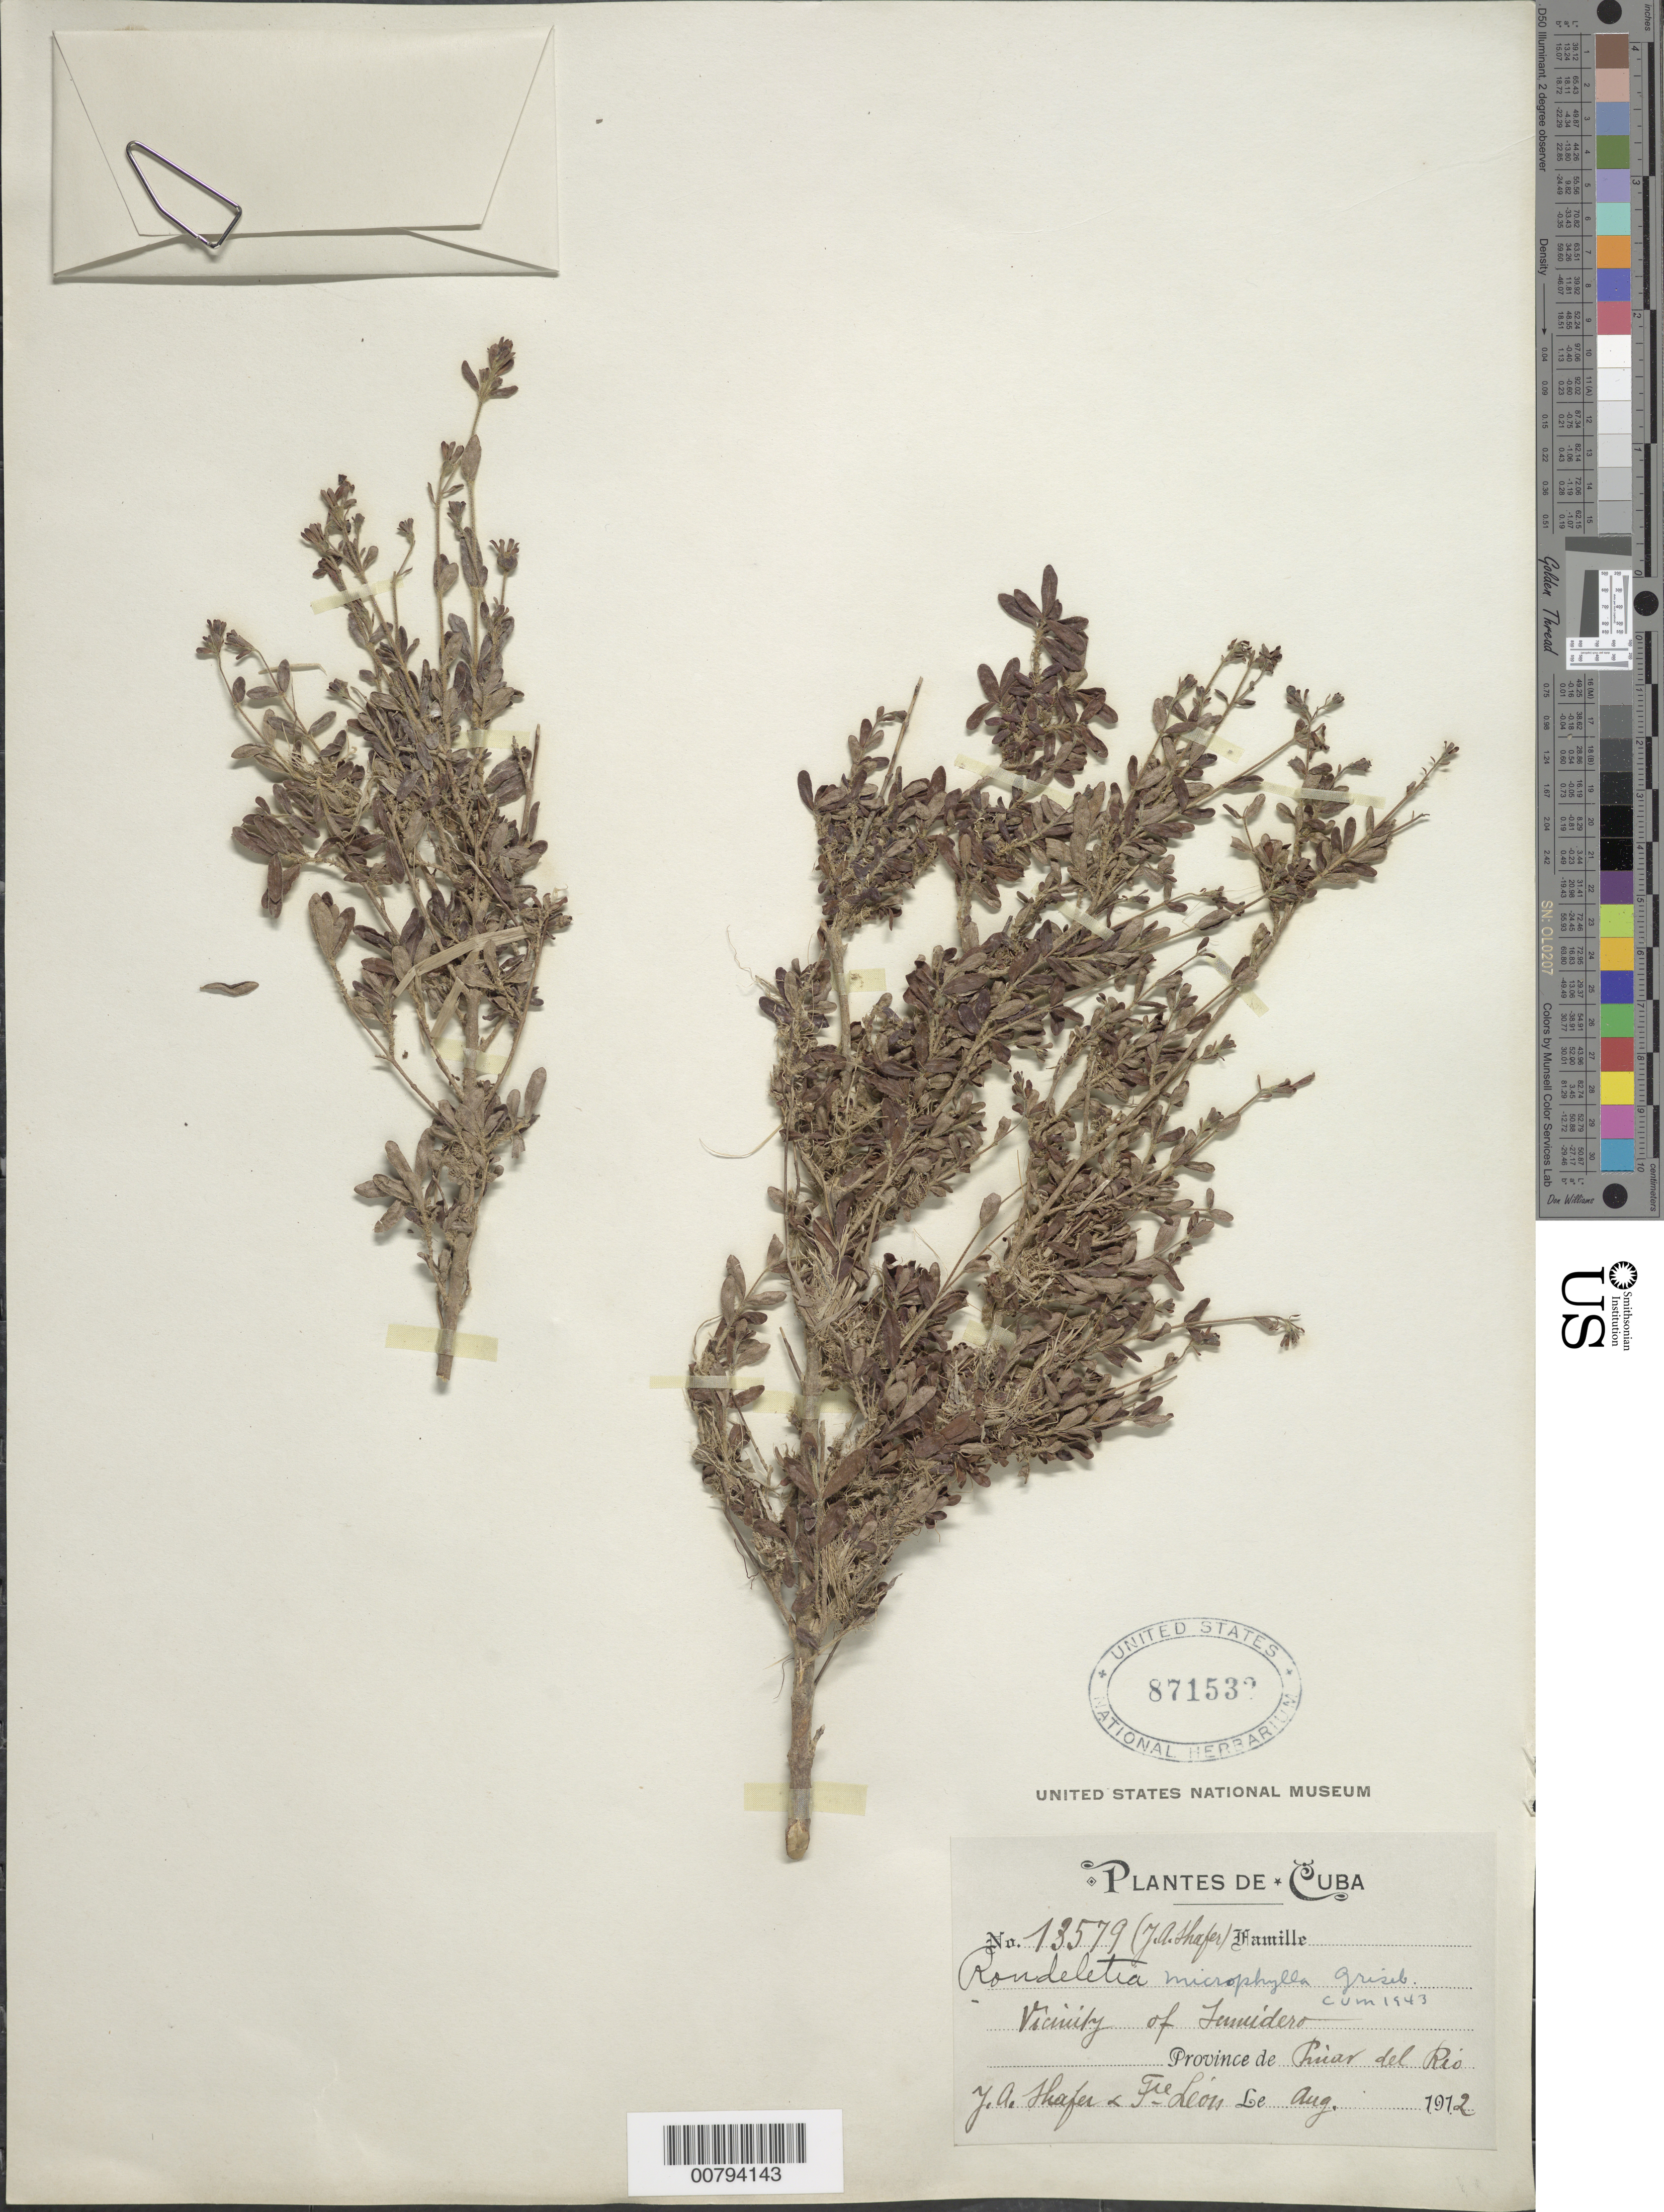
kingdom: Plantae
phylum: Tracheophyta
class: Magnoliopsida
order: Gentianales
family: Rubiaceae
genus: Rondeletia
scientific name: Rondeletia microphylla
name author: Griseb.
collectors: J. A. Shafer & Bro. León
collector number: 13579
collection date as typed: Aug 1912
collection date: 1912-08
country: Cuba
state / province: Pinar del Río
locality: Vicinity of Lumidero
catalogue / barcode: US 871532